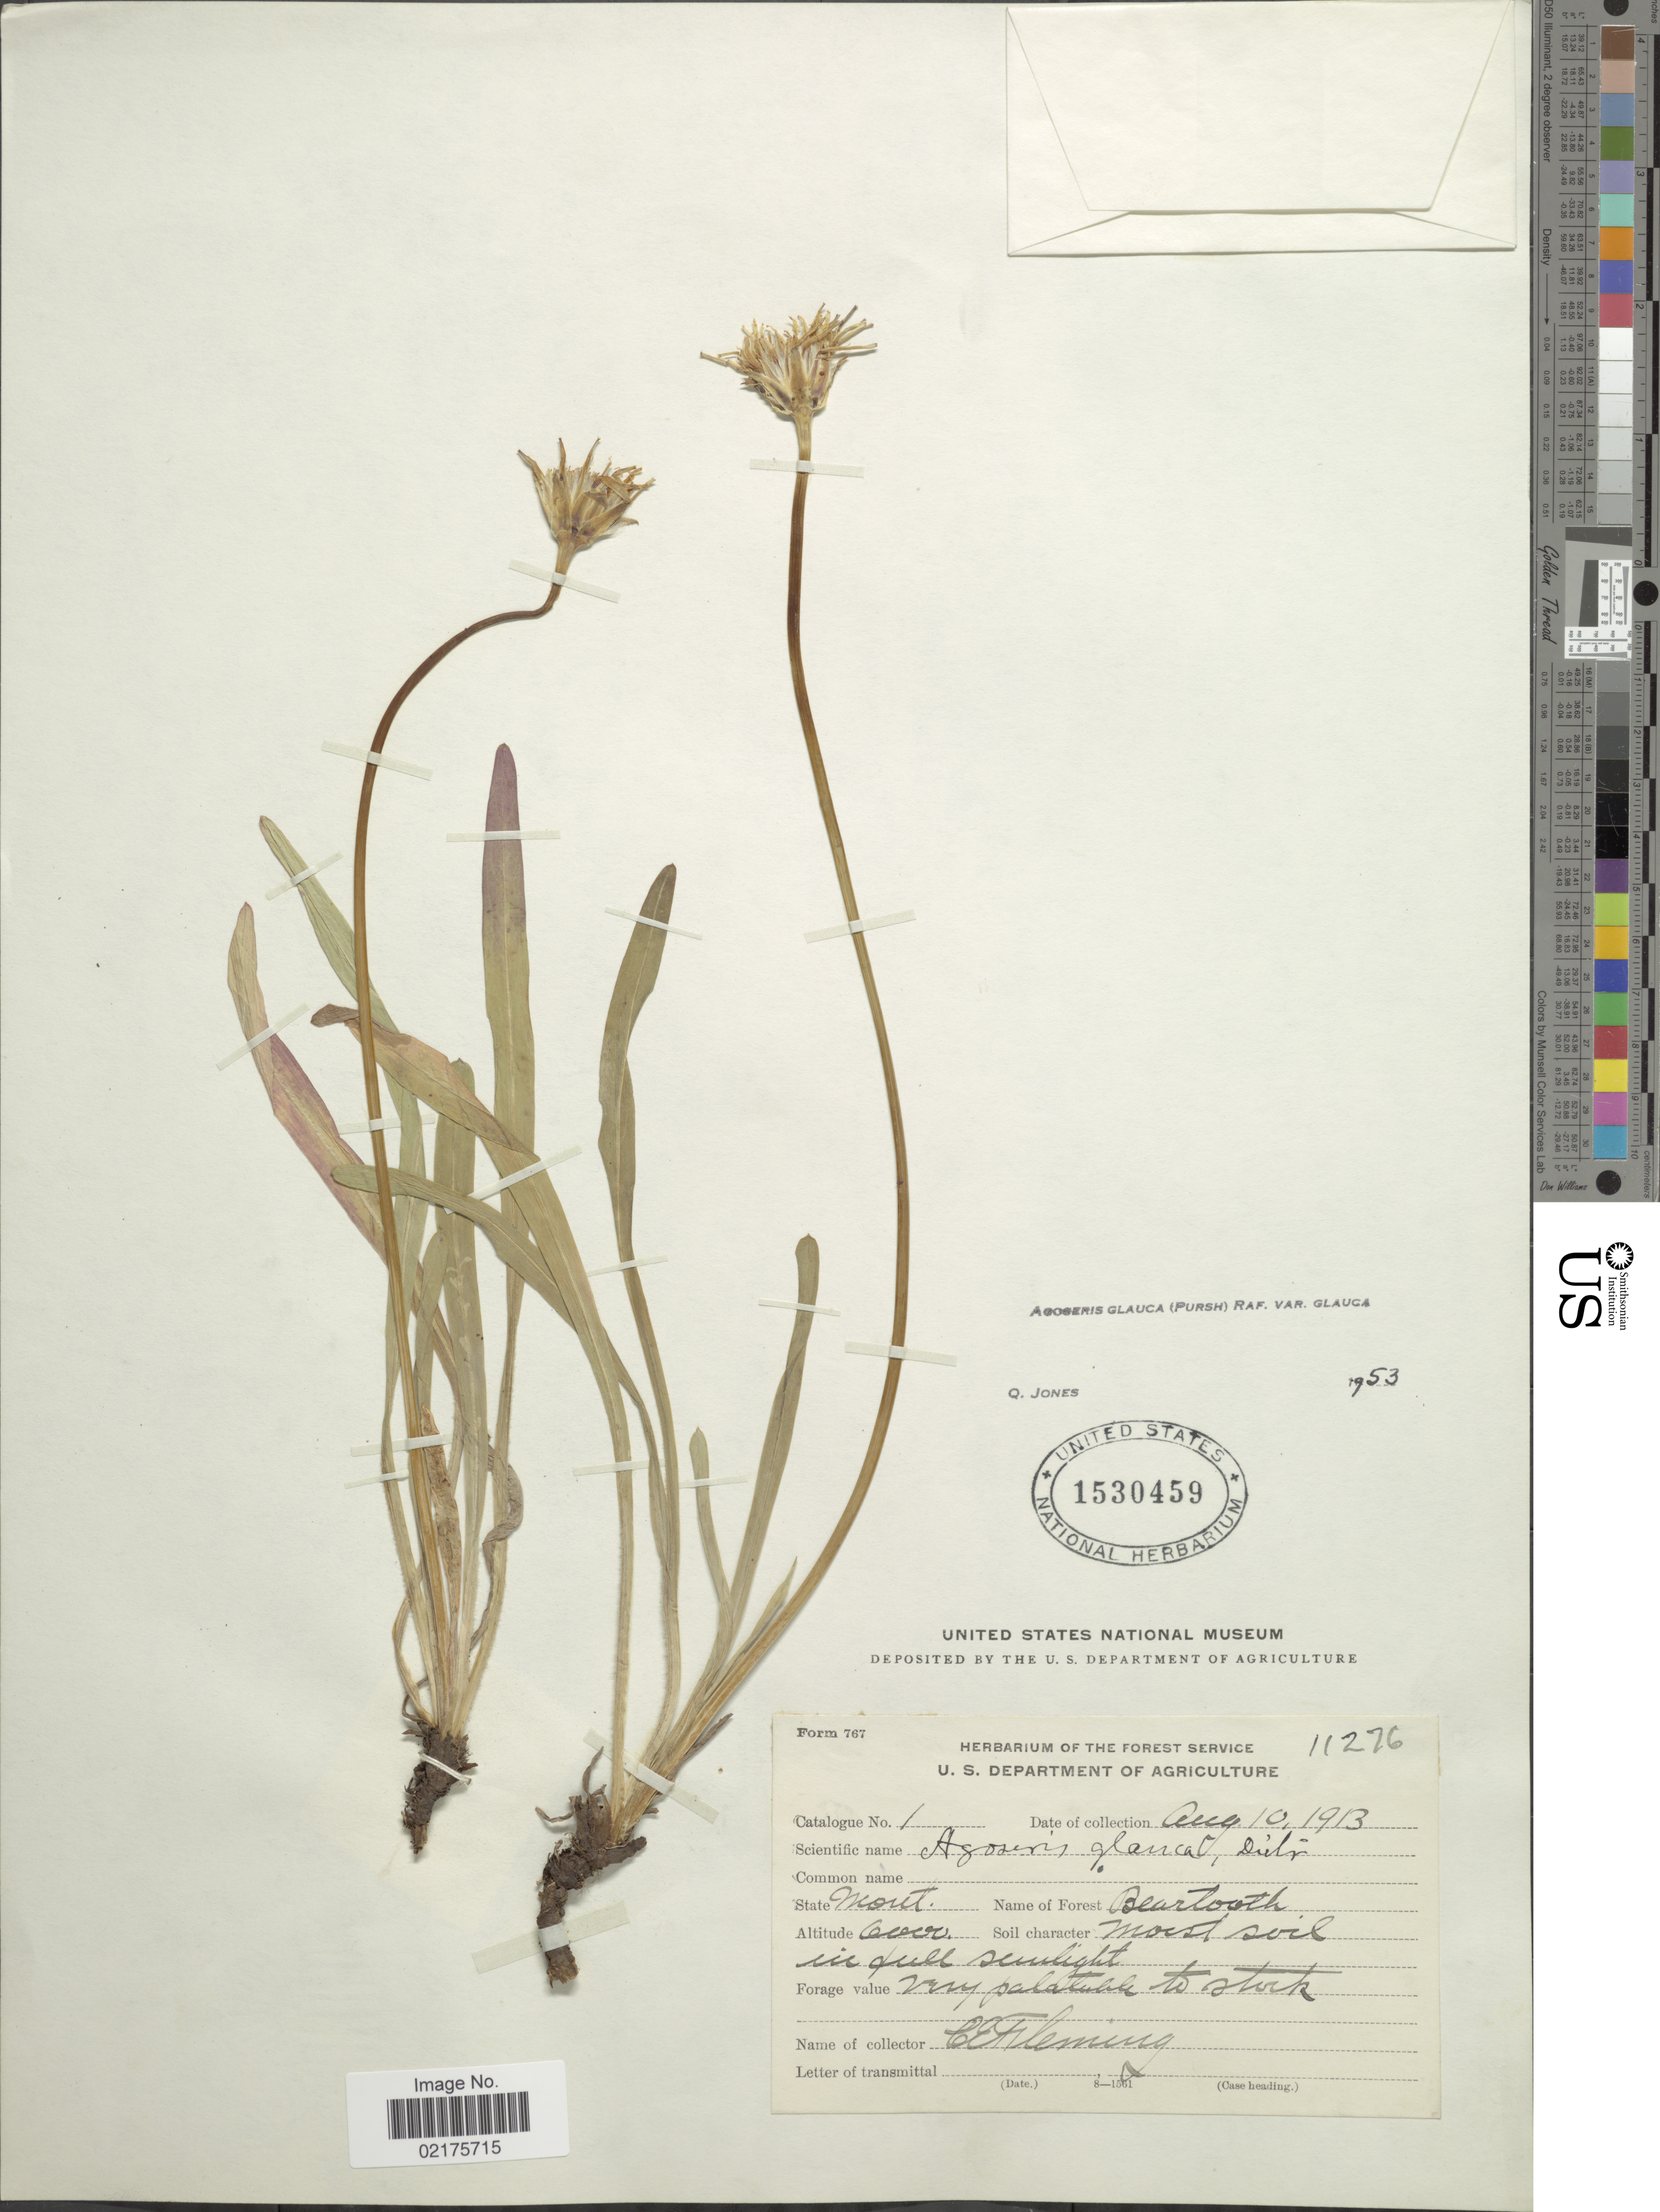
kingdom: Plantae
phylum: Tracheophyta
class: Magnoliopsida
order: Asterales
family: Asteraceae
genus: Agoseris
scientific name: Agoseris glauca var. glauca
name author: (Pursh) Raf.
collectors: C. Fleming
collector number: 11276?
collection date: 1913-08-10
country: United States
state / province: Montana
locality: State: Mont., Beartooth Forest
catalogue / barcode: US 1530459